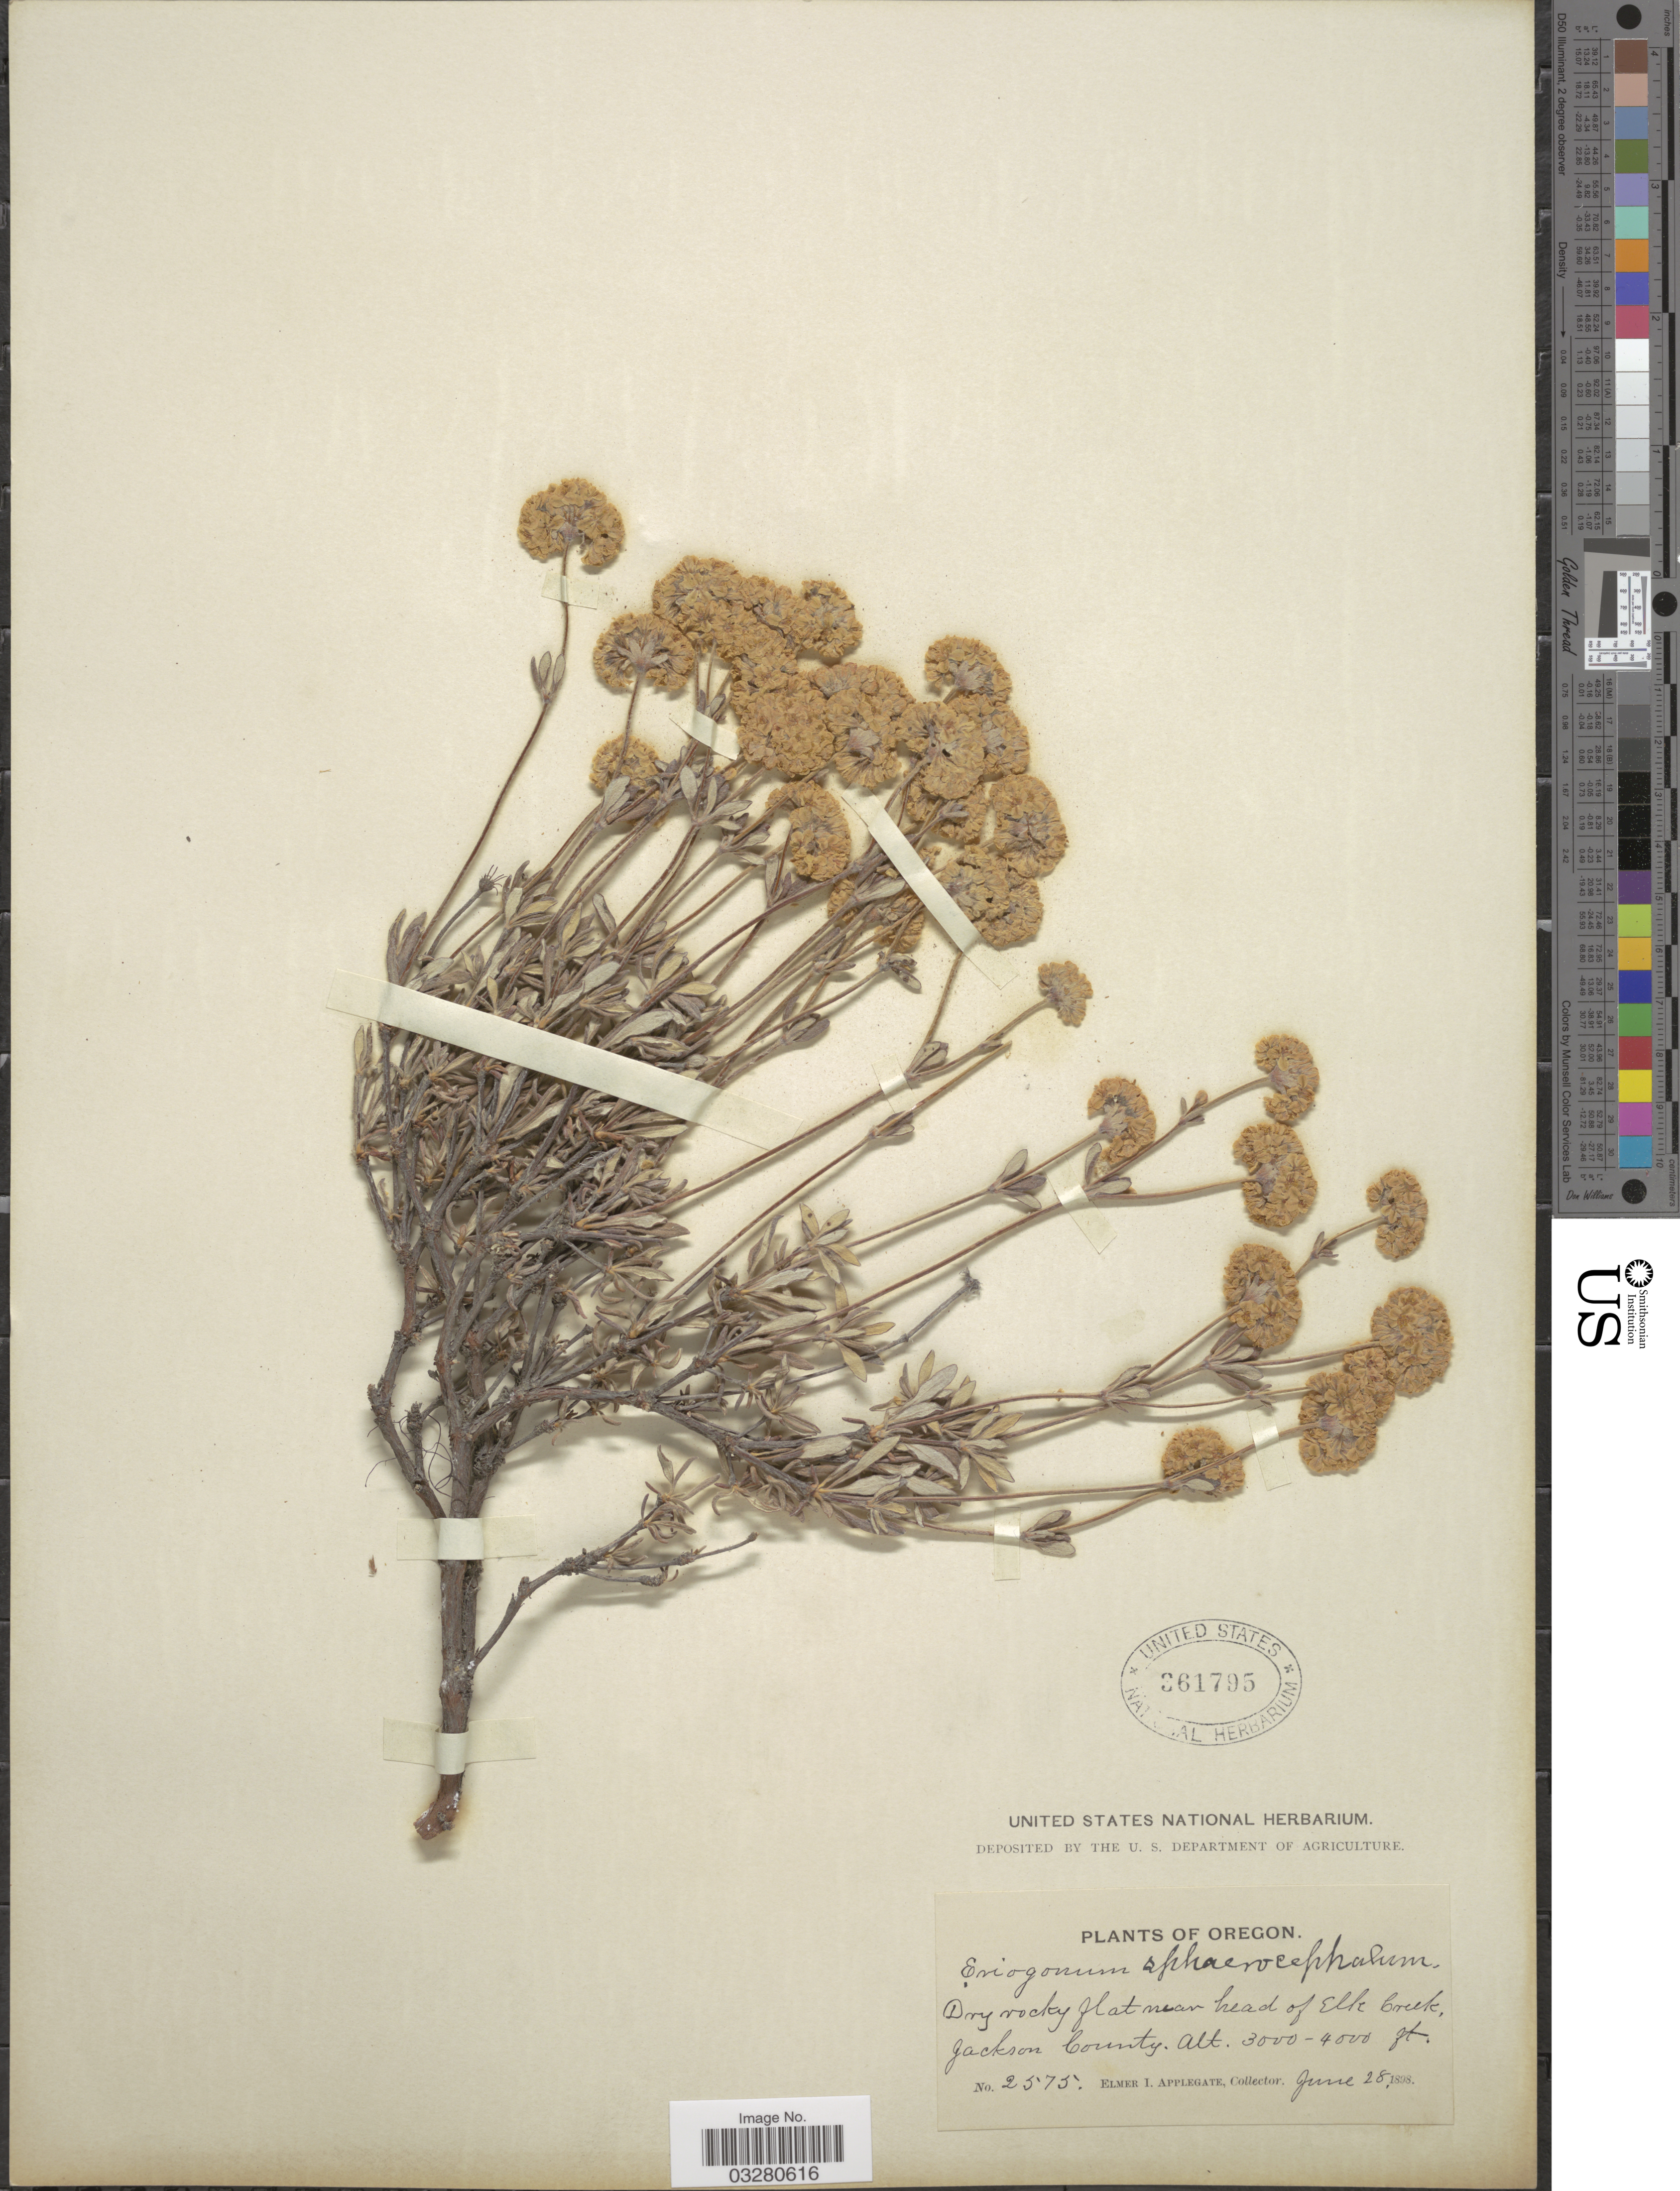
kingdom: Plantae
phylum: Tracheophyta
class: Magnoliopsida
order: Caryophyllales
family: Polygonaceae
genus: Eriogonum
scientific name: Eriogonum sphaerocephalum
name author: Benth. & Douglas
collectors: E. I. Applegate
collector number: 2575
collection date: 1898-06-28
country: United States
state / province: Oregon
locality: Near head of Elk Creek, Jackson County.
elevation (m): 914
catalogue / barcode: US 361795